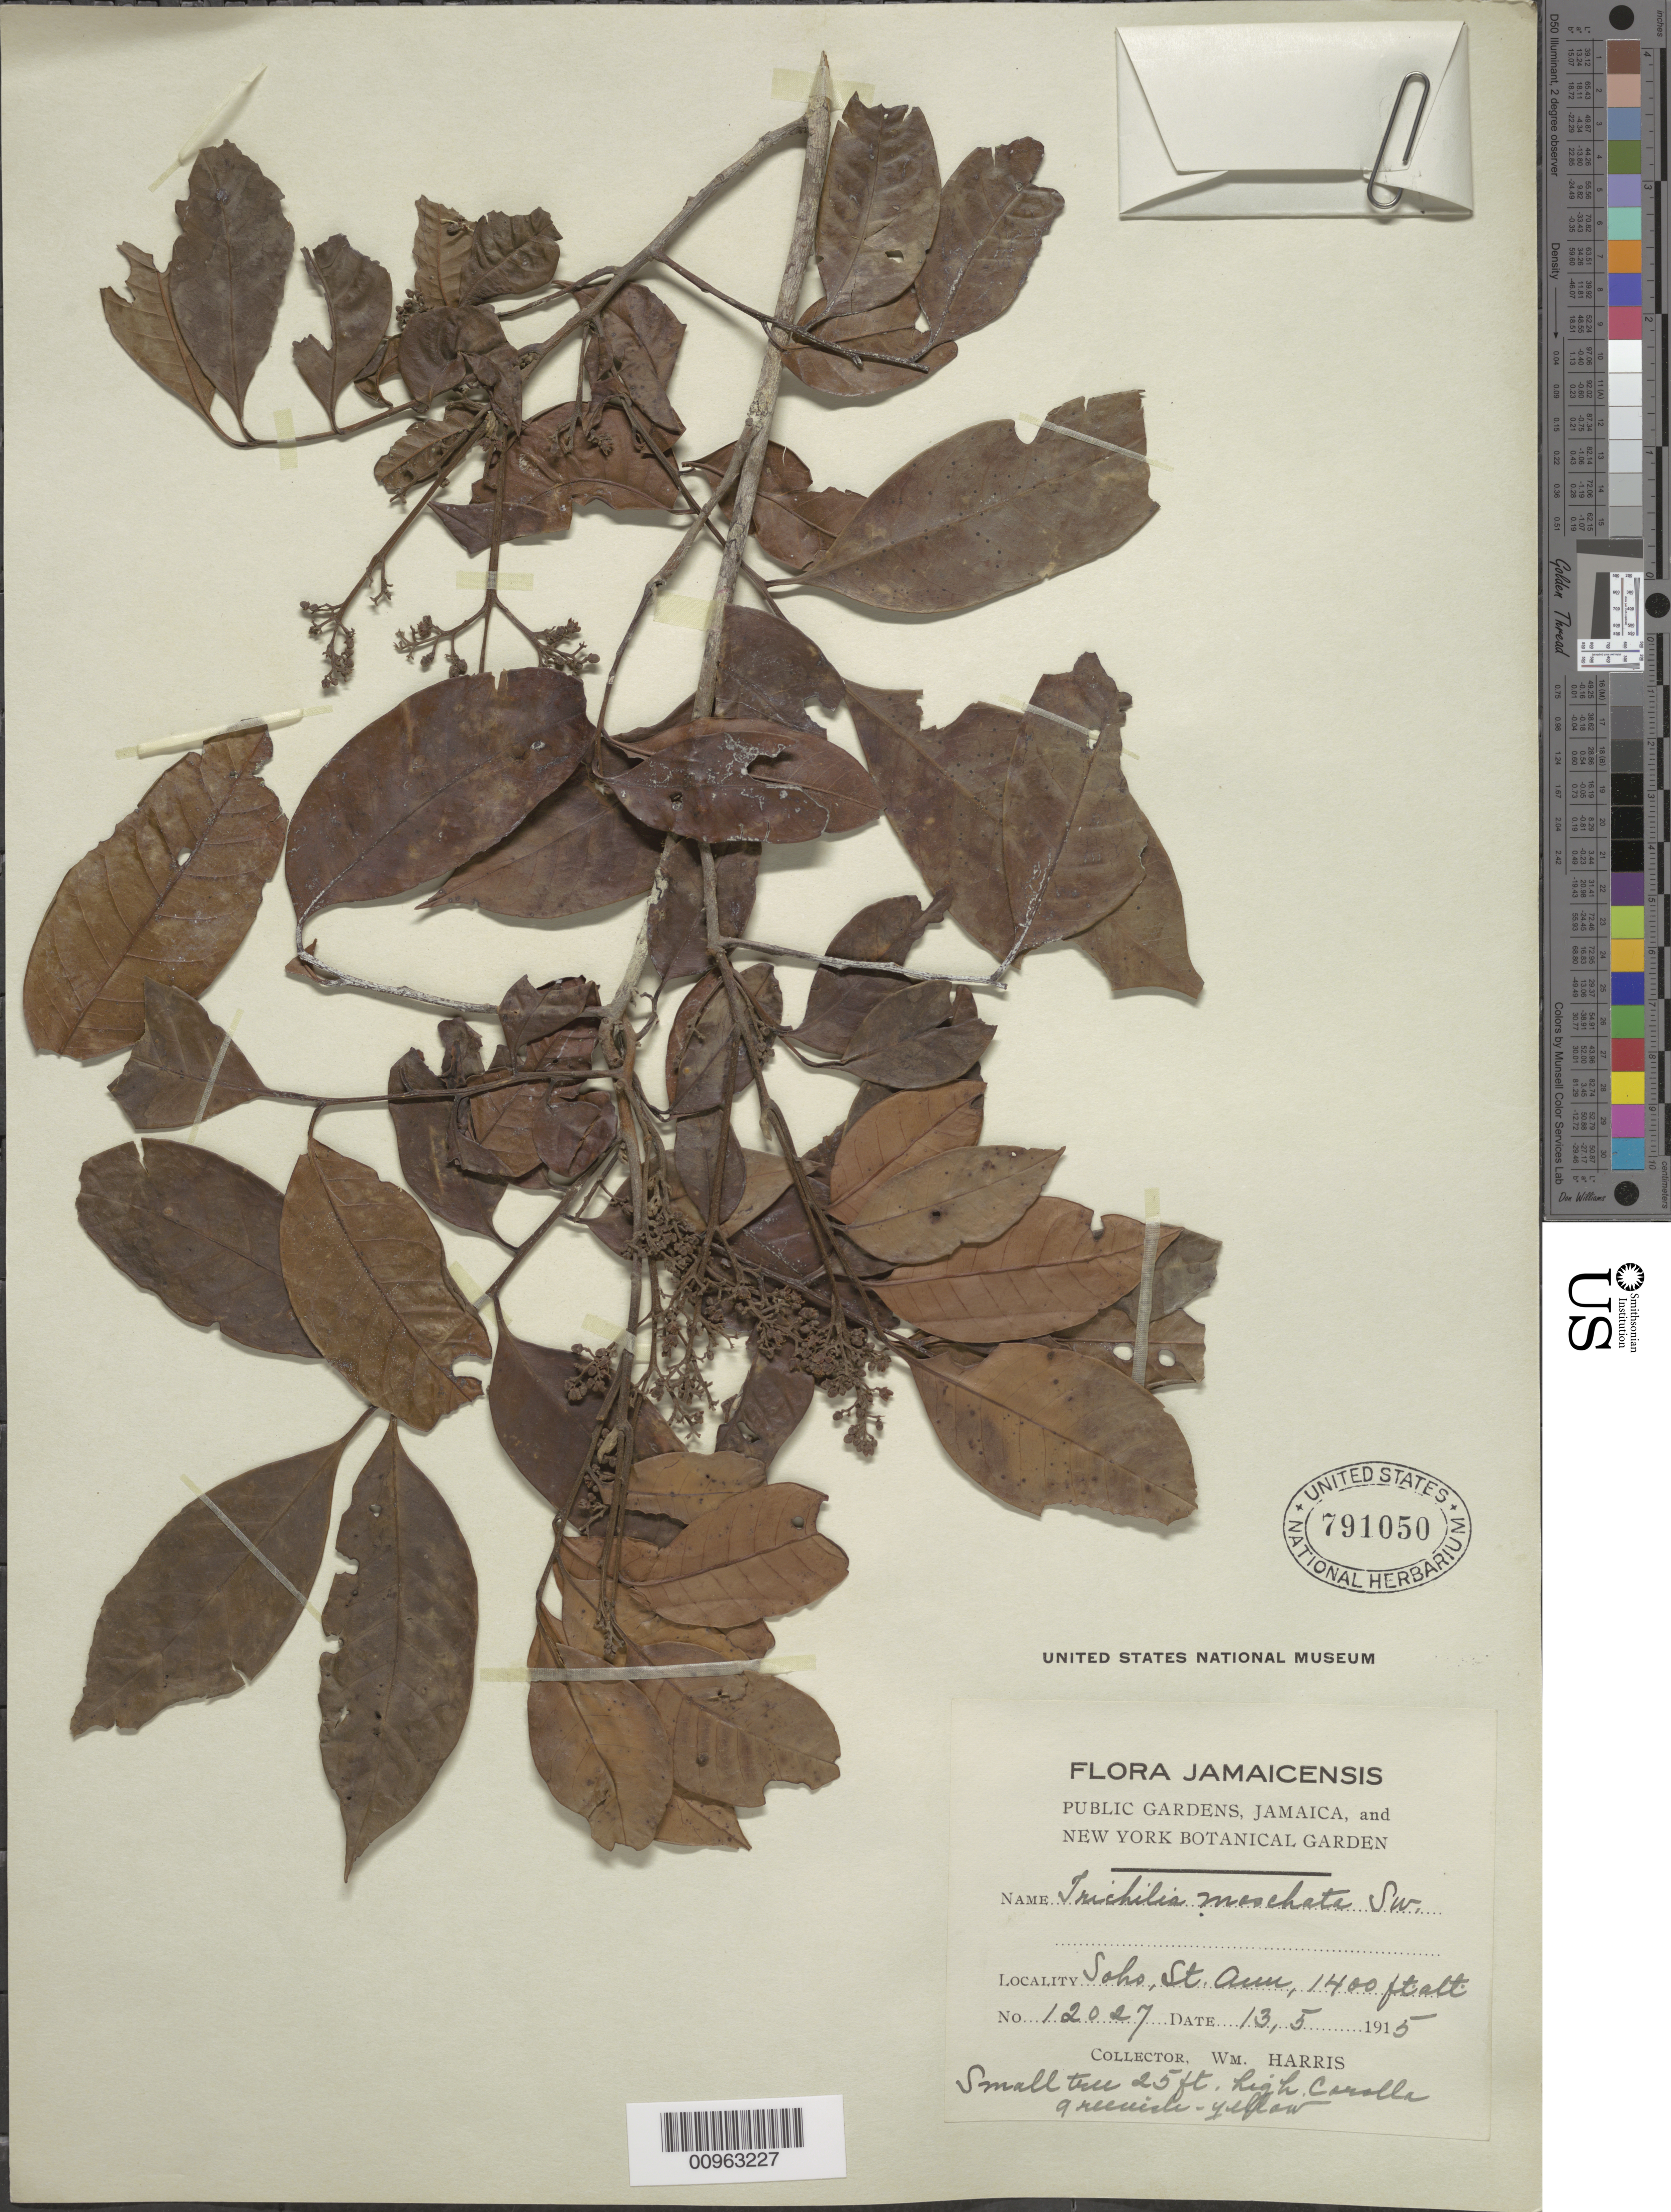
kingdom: Plantae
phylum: Tracheophyta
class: Magnoliopsida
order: Sapindales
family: Meliaceae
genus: Trichilia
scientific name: Trichilia moschata subsp. moschata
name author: Sw.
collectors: W. H. Harris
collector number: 12027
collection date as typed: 13 May 1915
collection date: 1915-05-13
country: Jamaica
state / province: Saint Ann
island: Jamaica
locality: Soho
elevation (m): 427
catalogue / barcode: US 791050